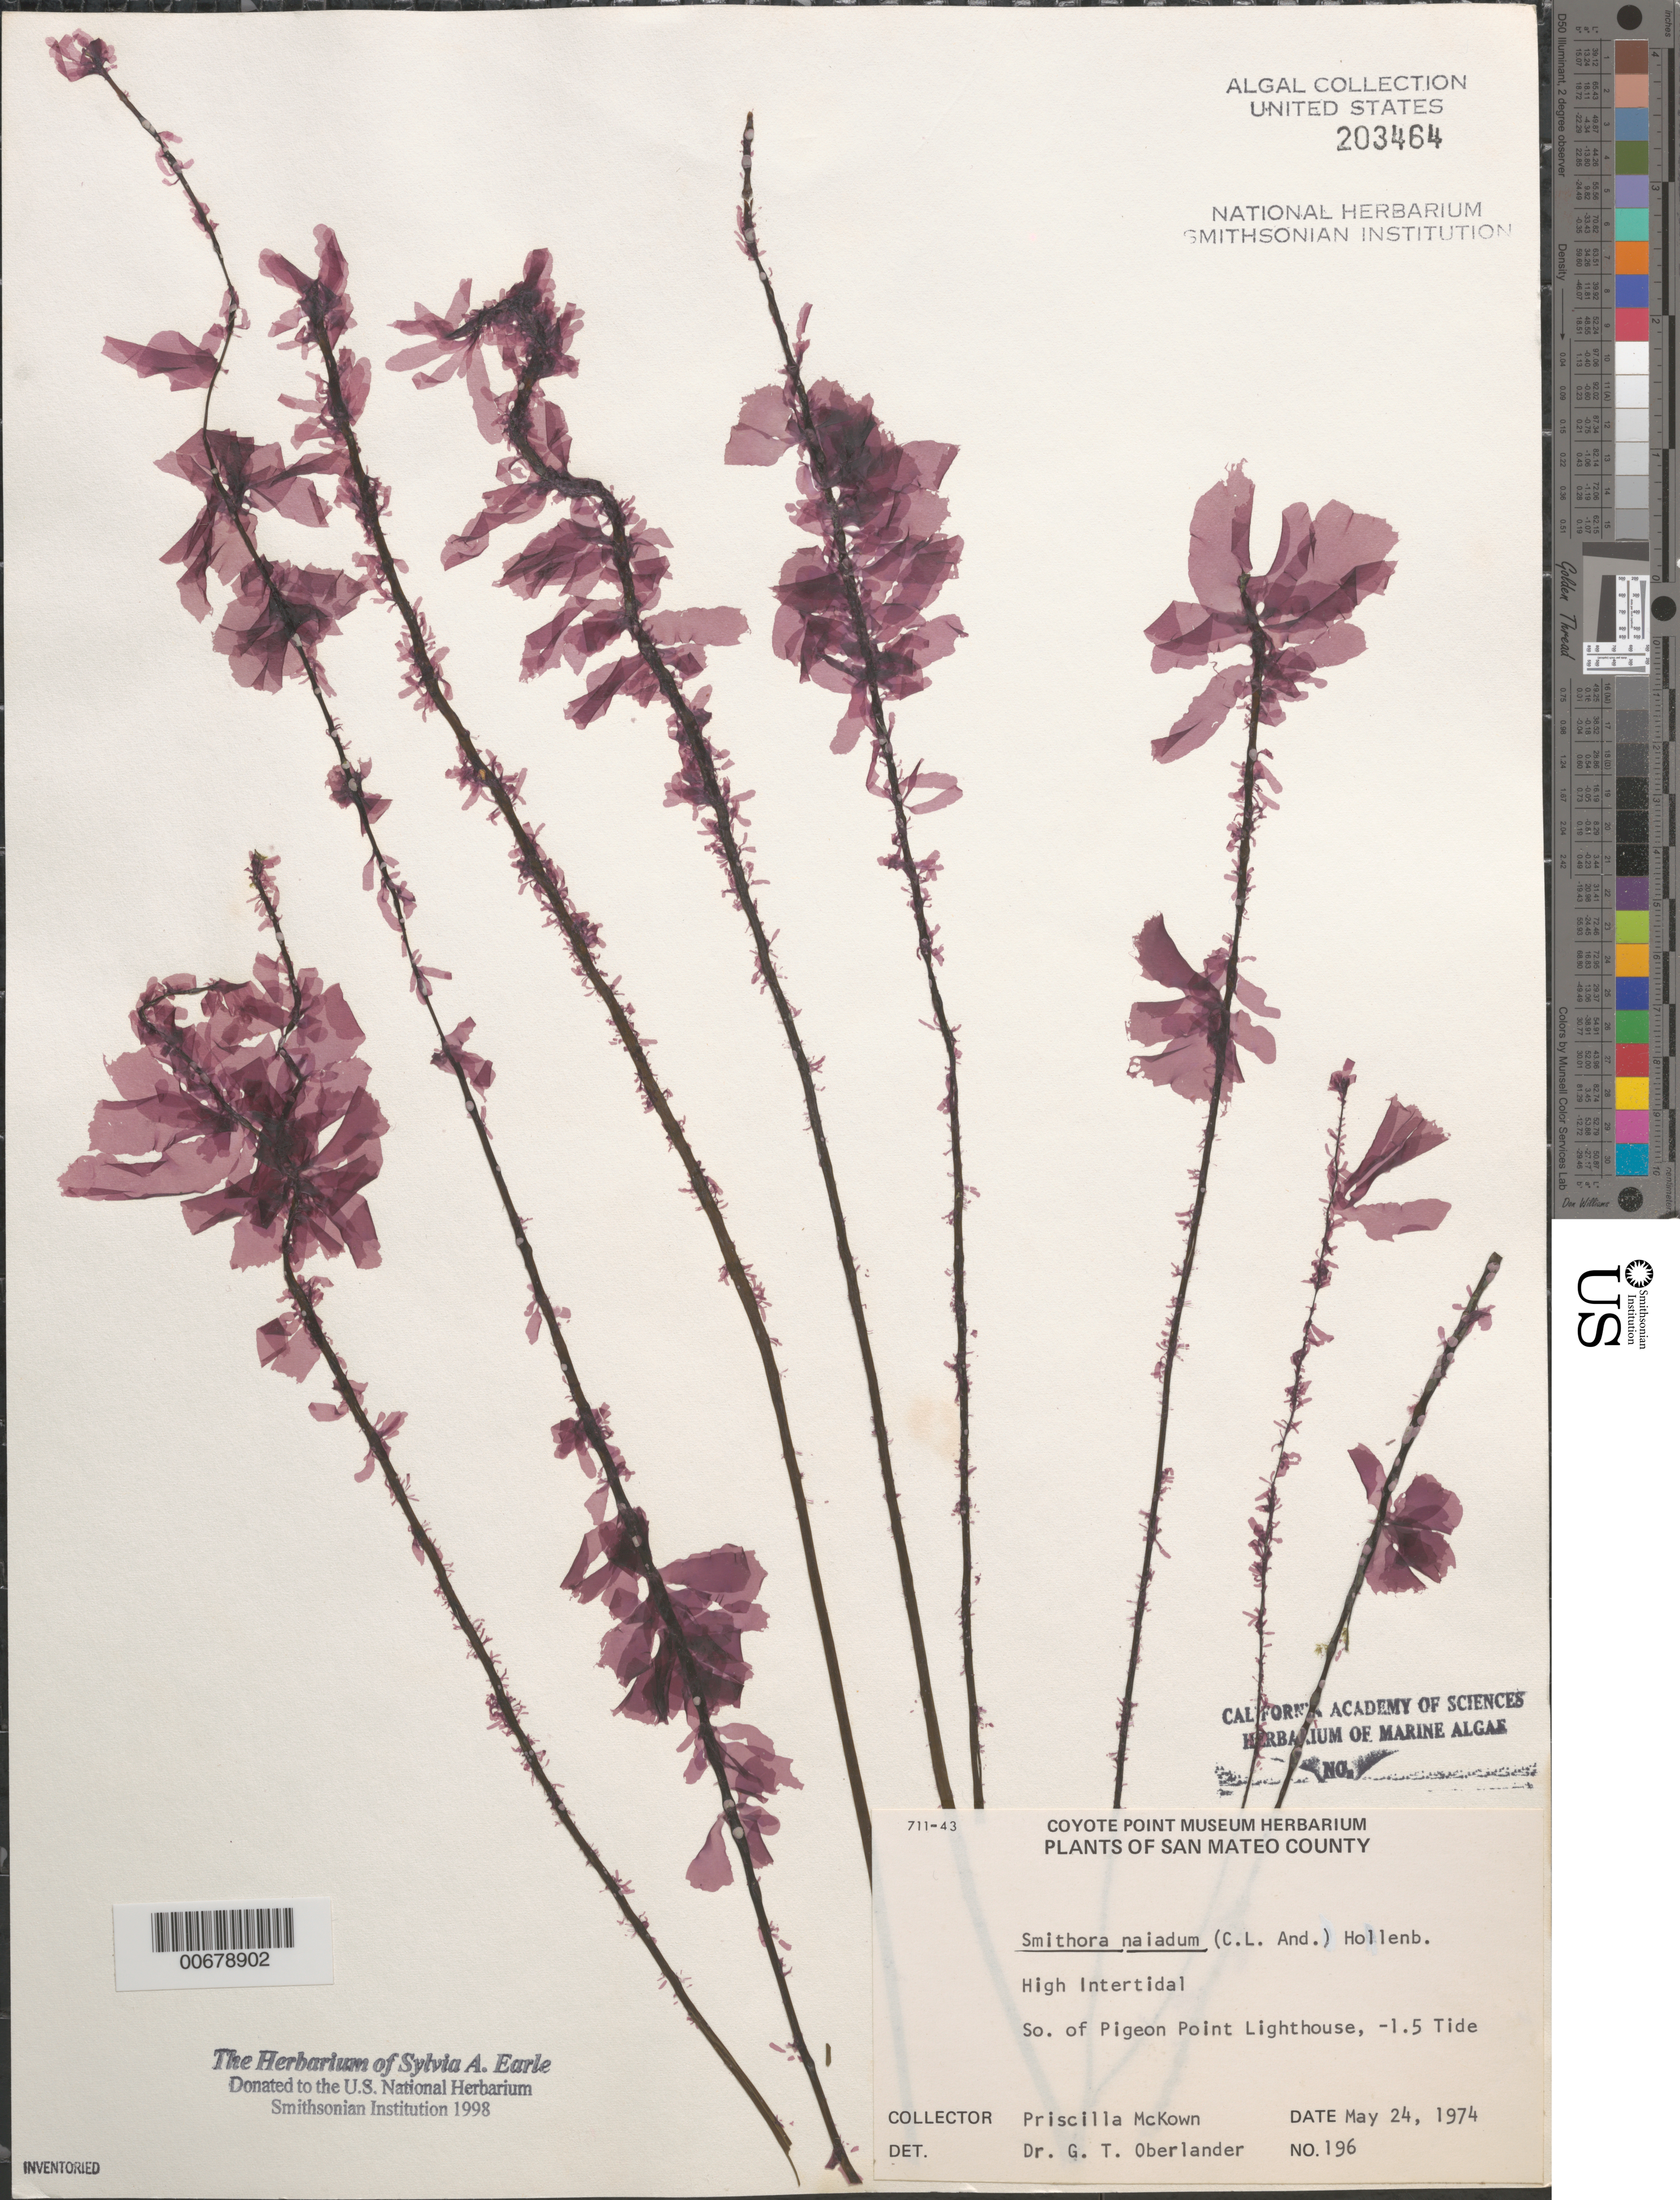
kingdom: Plantae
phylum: Rhodophyta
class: Compsopogonophyceae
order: Erythropeltidales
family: Erythrotrichiaceae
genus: Smithora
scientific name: Smithora naiadum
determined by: Oberlander, G. T.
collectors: P. McKown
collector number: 196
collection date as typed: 24 May 1974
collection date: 1974-05-24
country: United States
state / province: California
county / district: San Mateo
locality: South of Pigeon Point Lighthouse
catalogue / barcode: US 203464